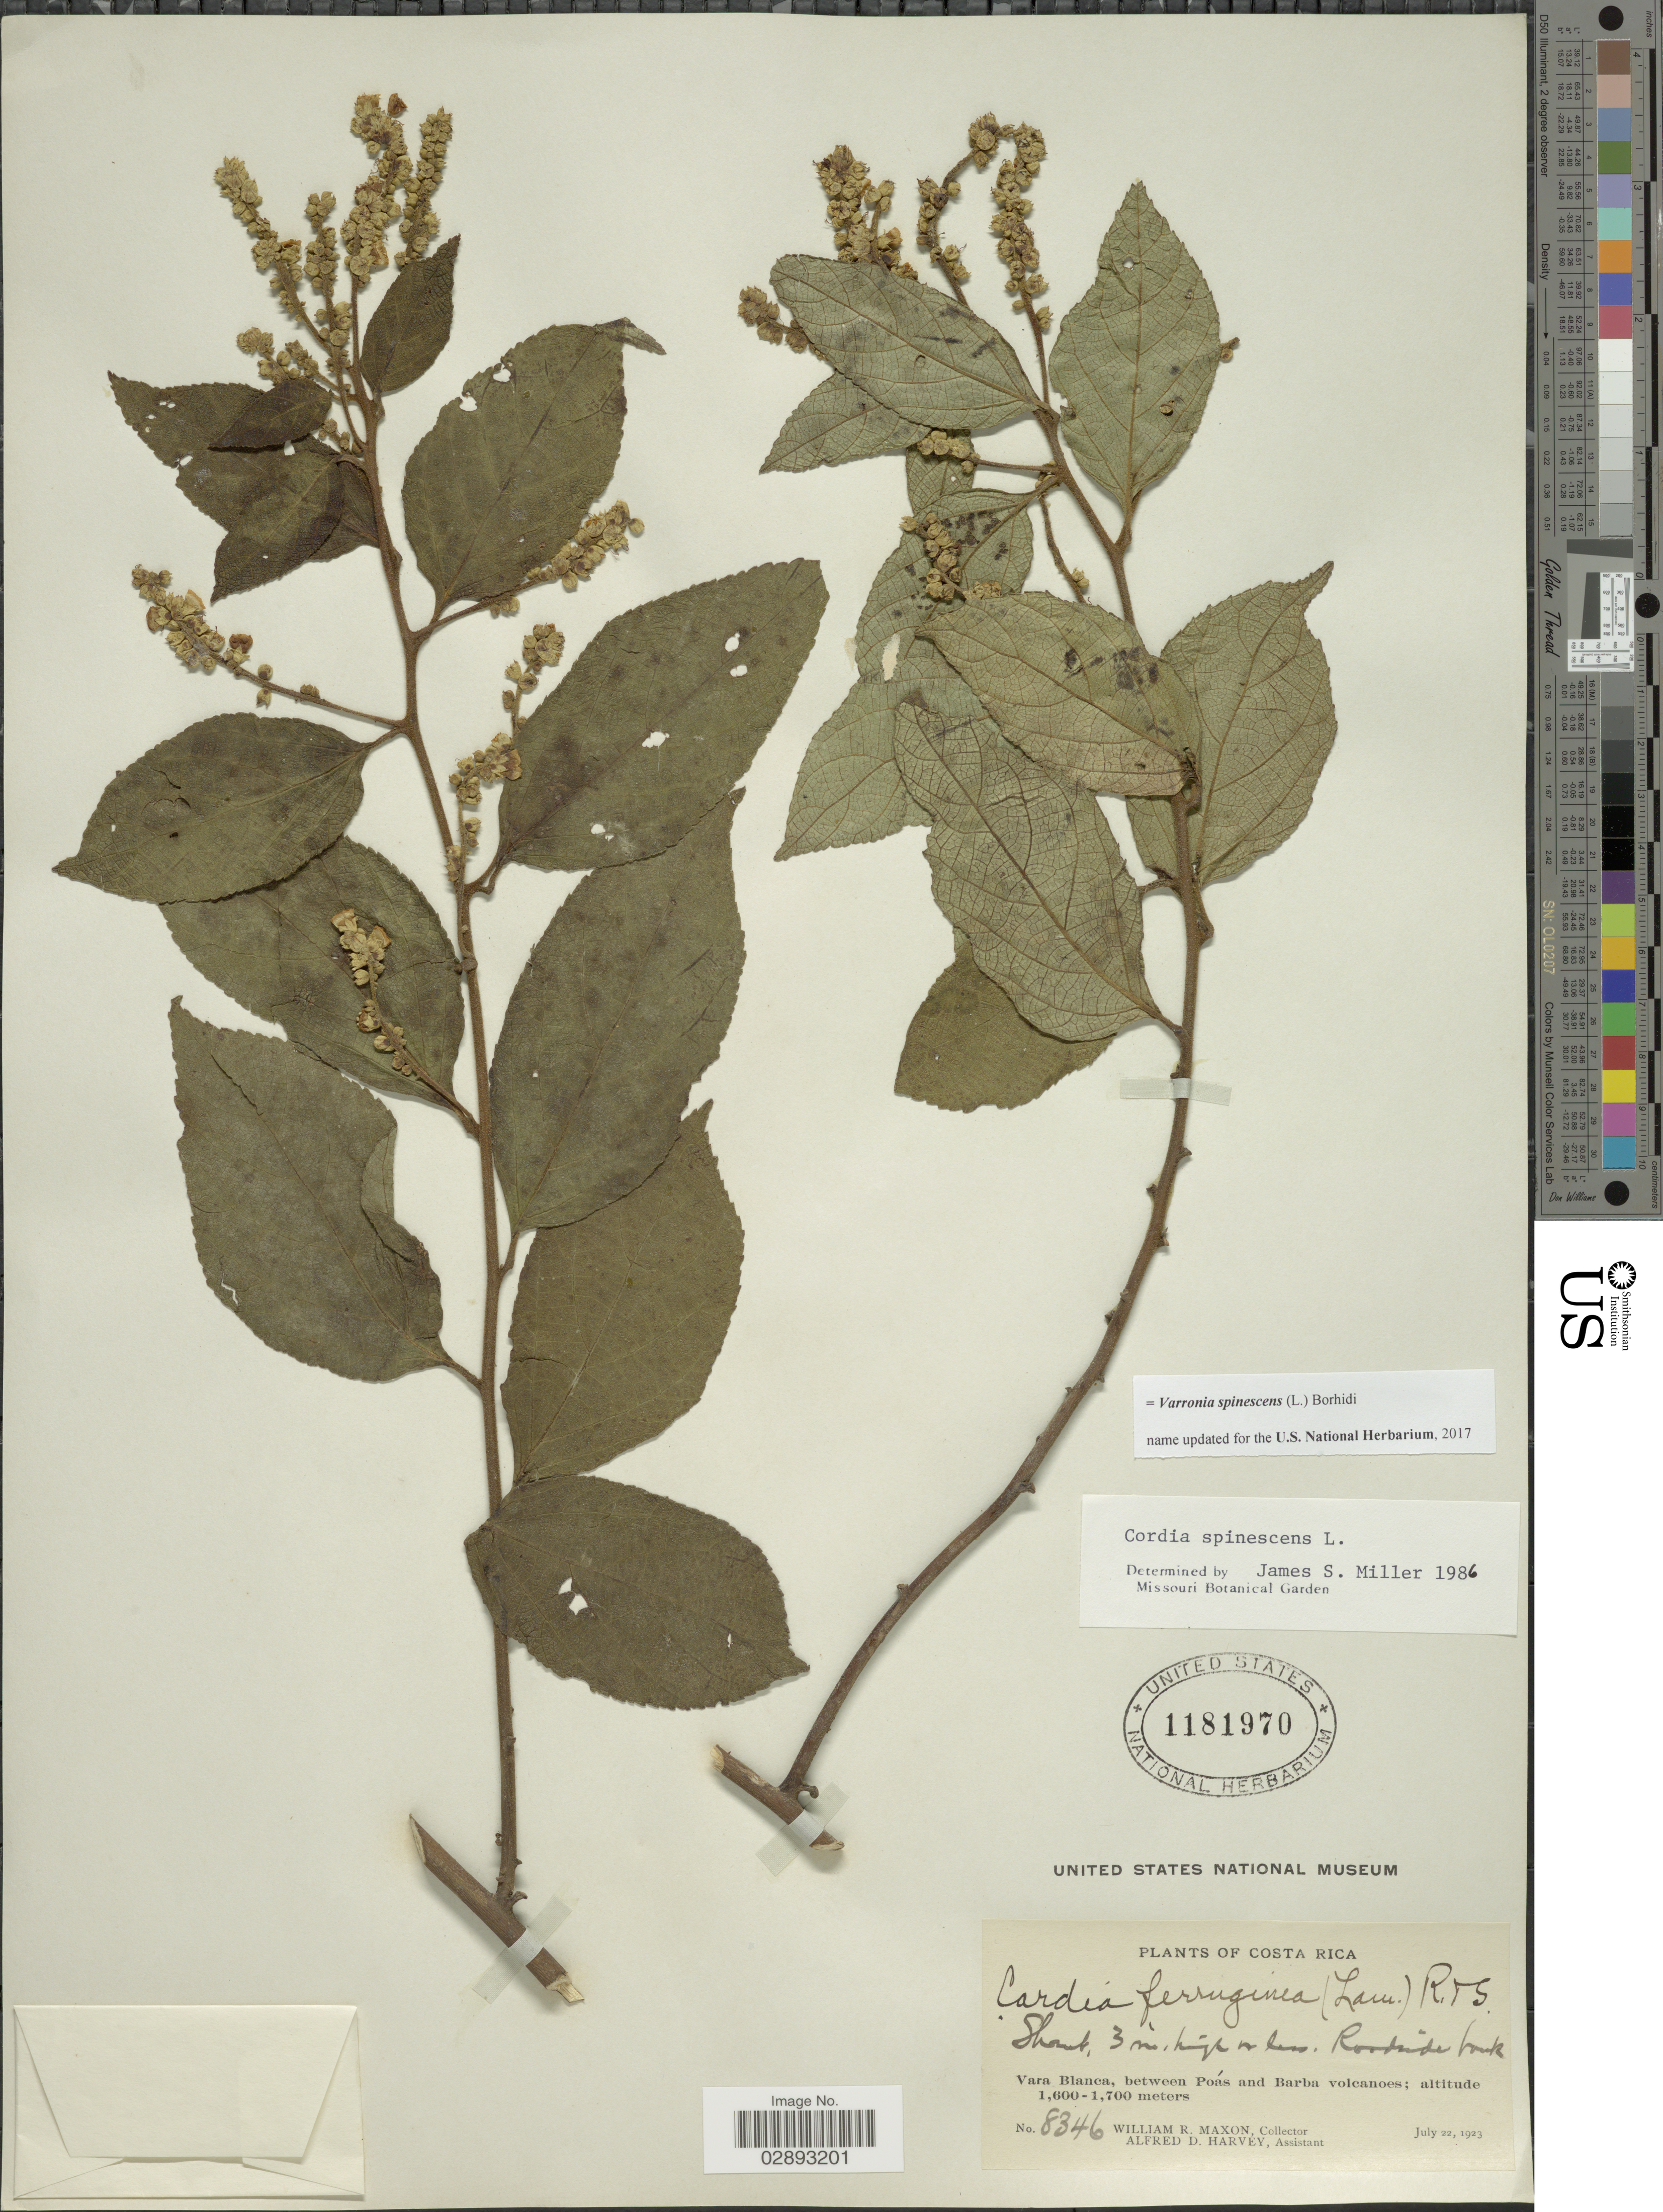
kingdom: Plantae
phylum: Tracheophyta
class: Magnoliopsida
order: Boraginales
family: Cordiaceae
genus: Varronia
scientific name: Varronia spinescens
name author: (L.) Borhidi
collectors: W. R. Maxon & A. D. Harvey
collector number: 8346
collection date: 1923-07-22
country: Costa Rica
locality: Vara Blanca, between Poás and Barba volcanoes.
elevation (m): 1600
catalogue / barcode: US 1181970